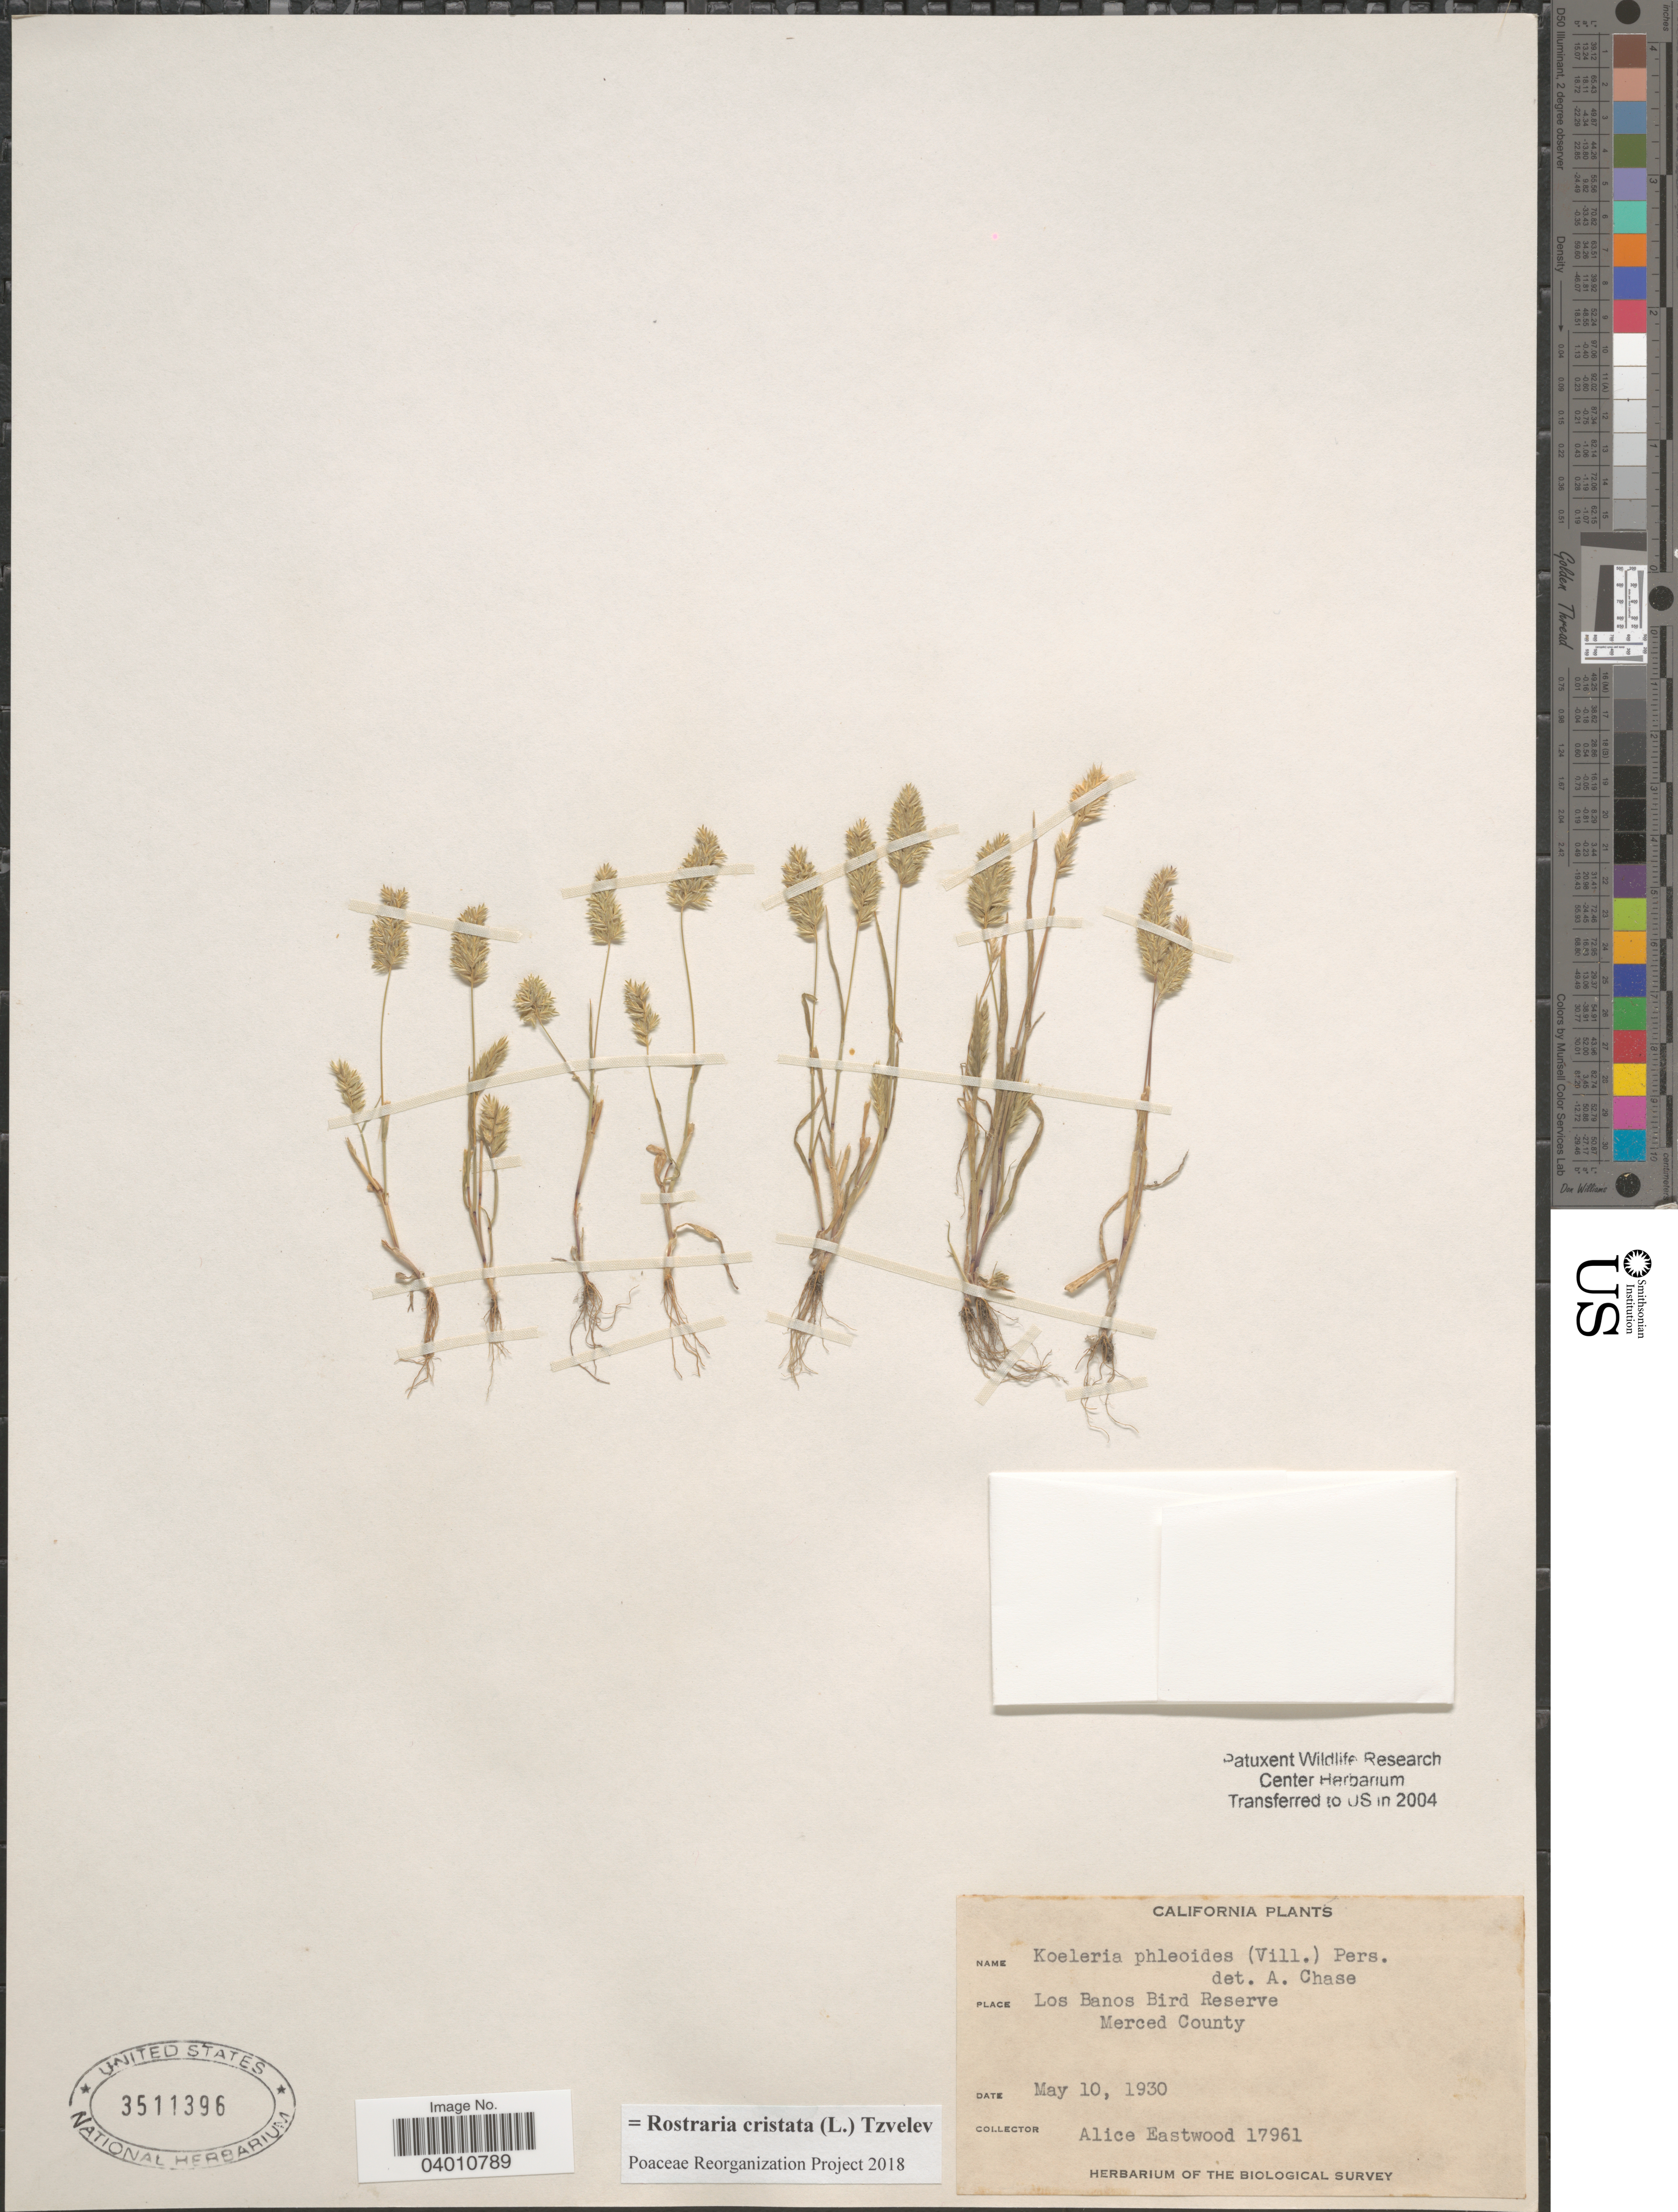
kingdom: Plantae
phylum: Tracheophyta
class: Liliopsida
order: Poales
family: Poaceae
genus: Rostraria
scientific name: Rostraria cristata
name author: (L.) Tzvelev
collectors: A. Eastwood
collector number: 17961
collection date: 1930-05-10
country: United States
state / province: California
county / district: Merced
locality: Los Banos Bird Reserve Merced County.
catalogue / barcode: US 3511396